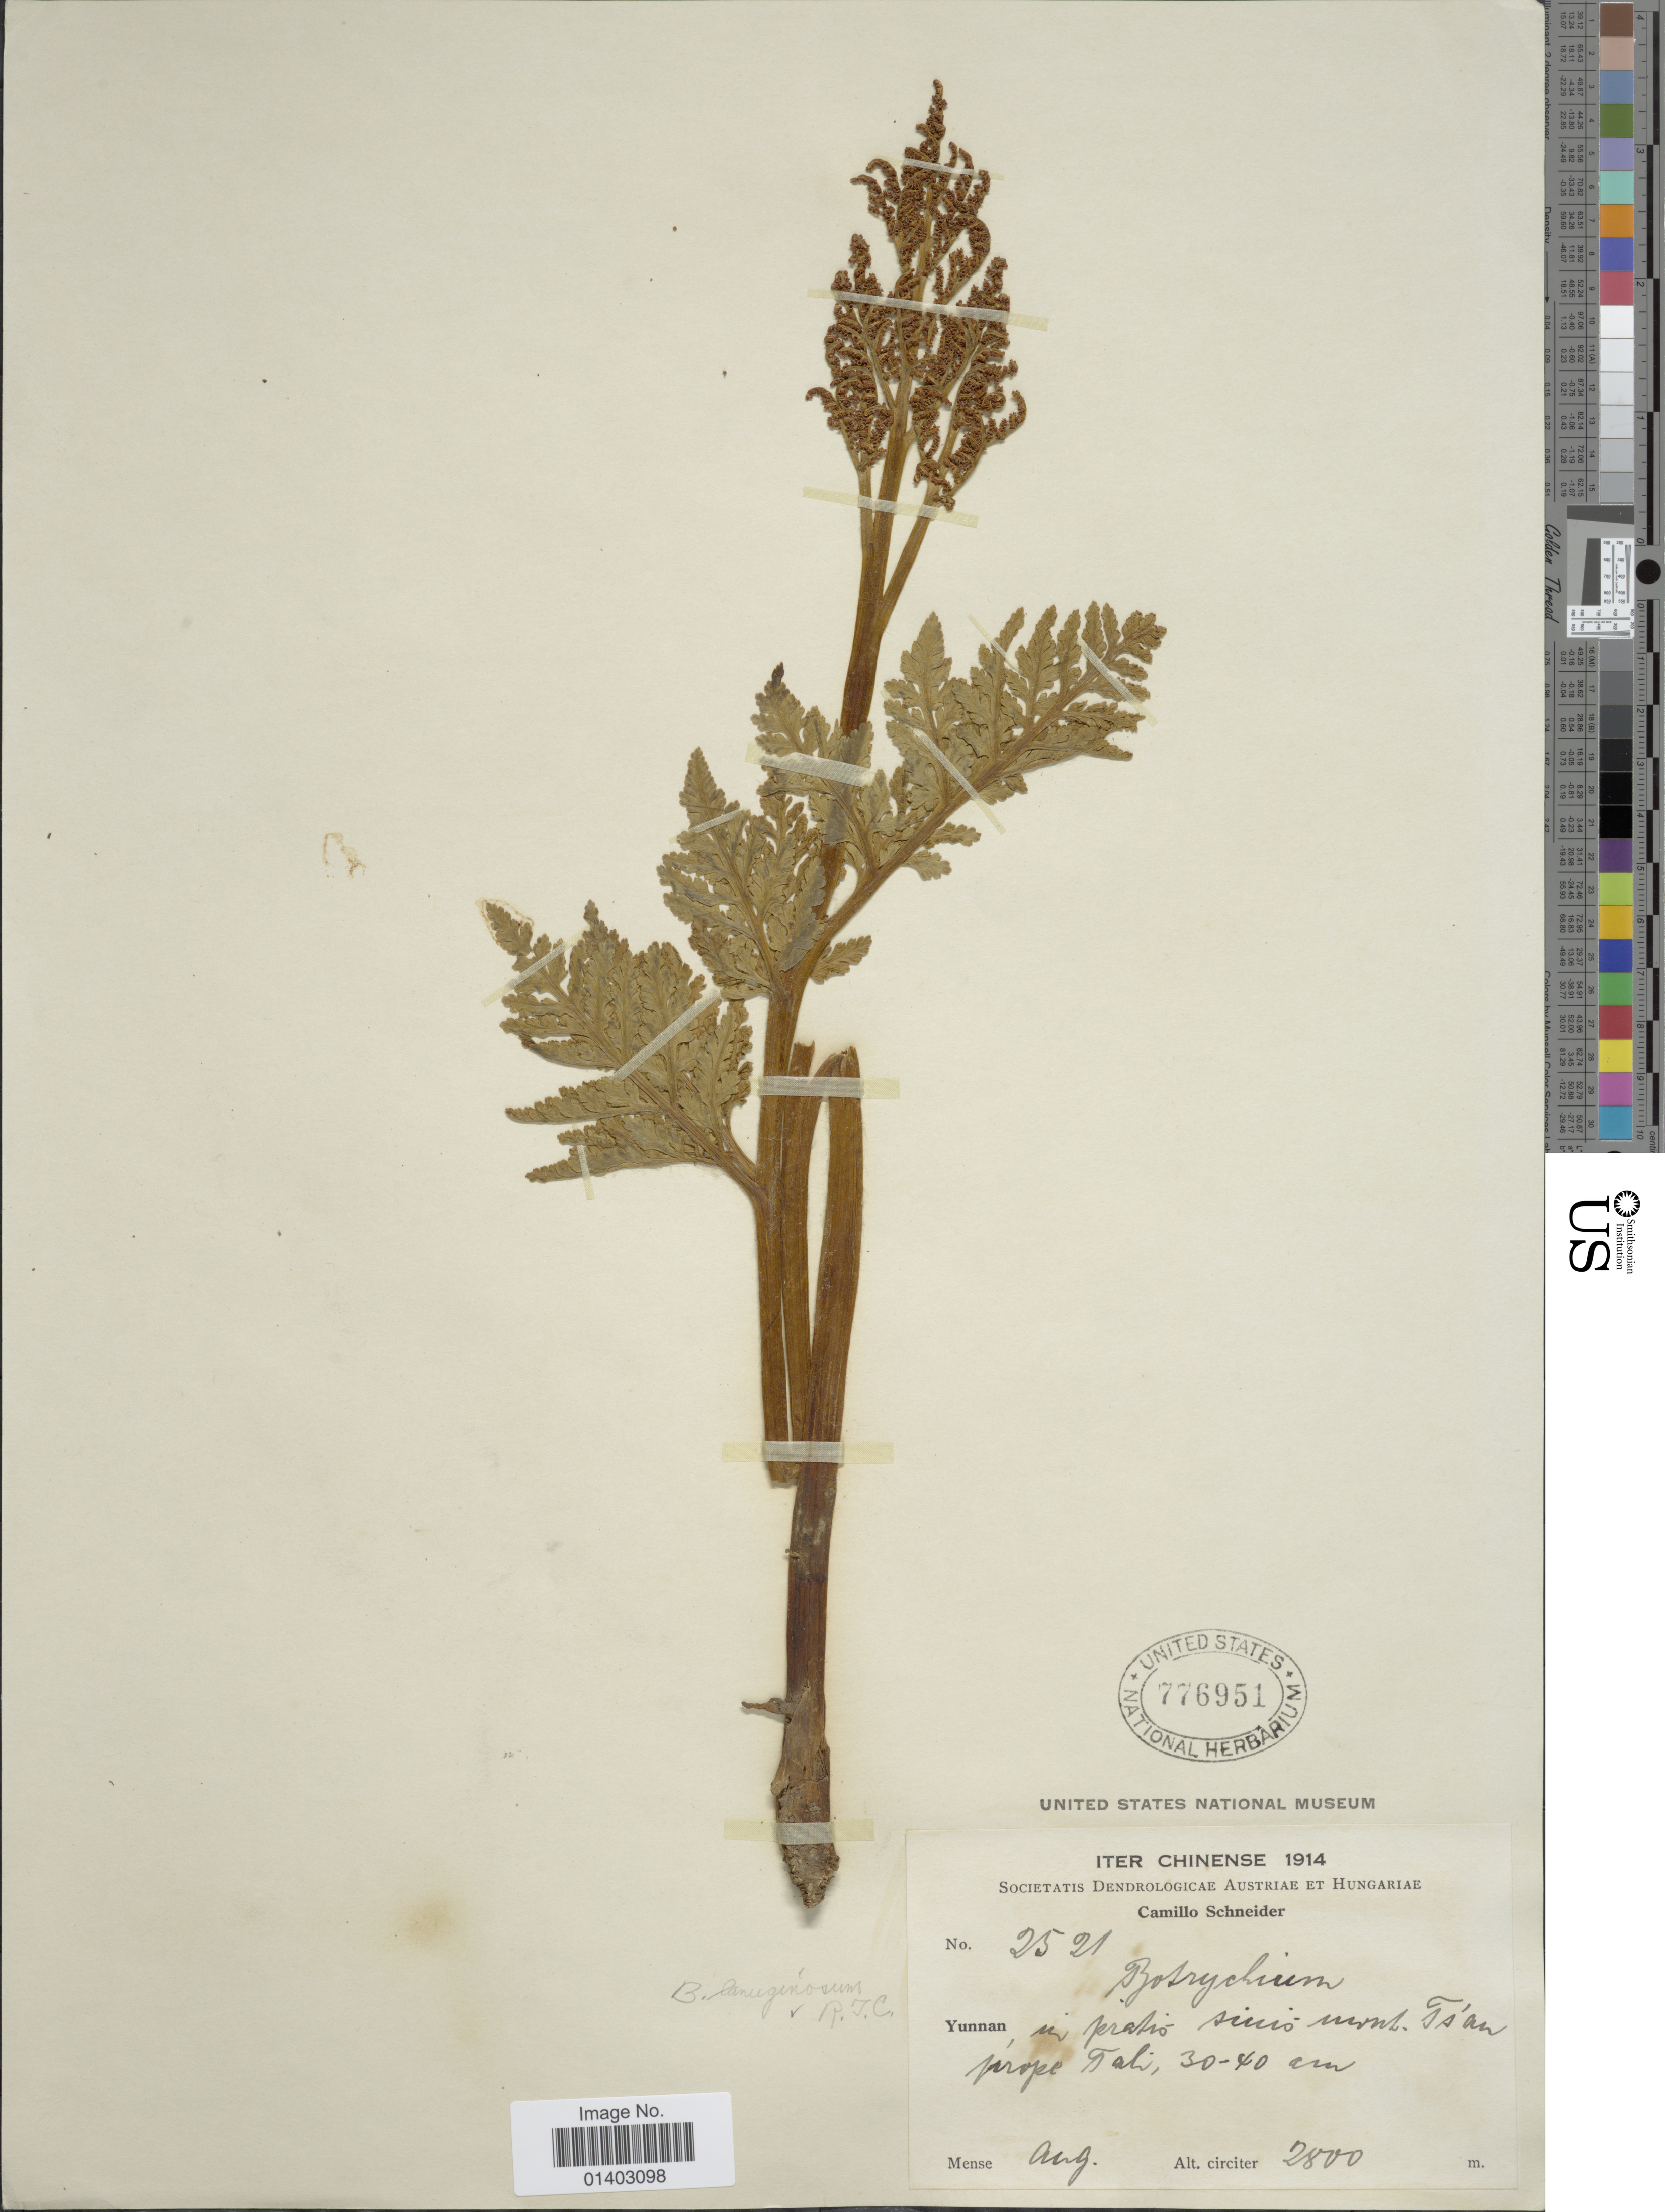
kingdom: Plantae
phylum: Tracheophyta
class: Polypodiopsida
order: Ophioglossales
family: Ophioglossaceae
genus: Botrychium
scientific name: Botrychium lanuginosum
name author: Wall. ex Hook. & Grev.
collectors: C. K. Schneider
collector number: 2521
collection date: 1914-08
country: China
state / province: Yunnan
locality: In prato siccis mont Tsan prope Tali [interpreted]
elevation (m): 30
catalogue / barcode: US 776951